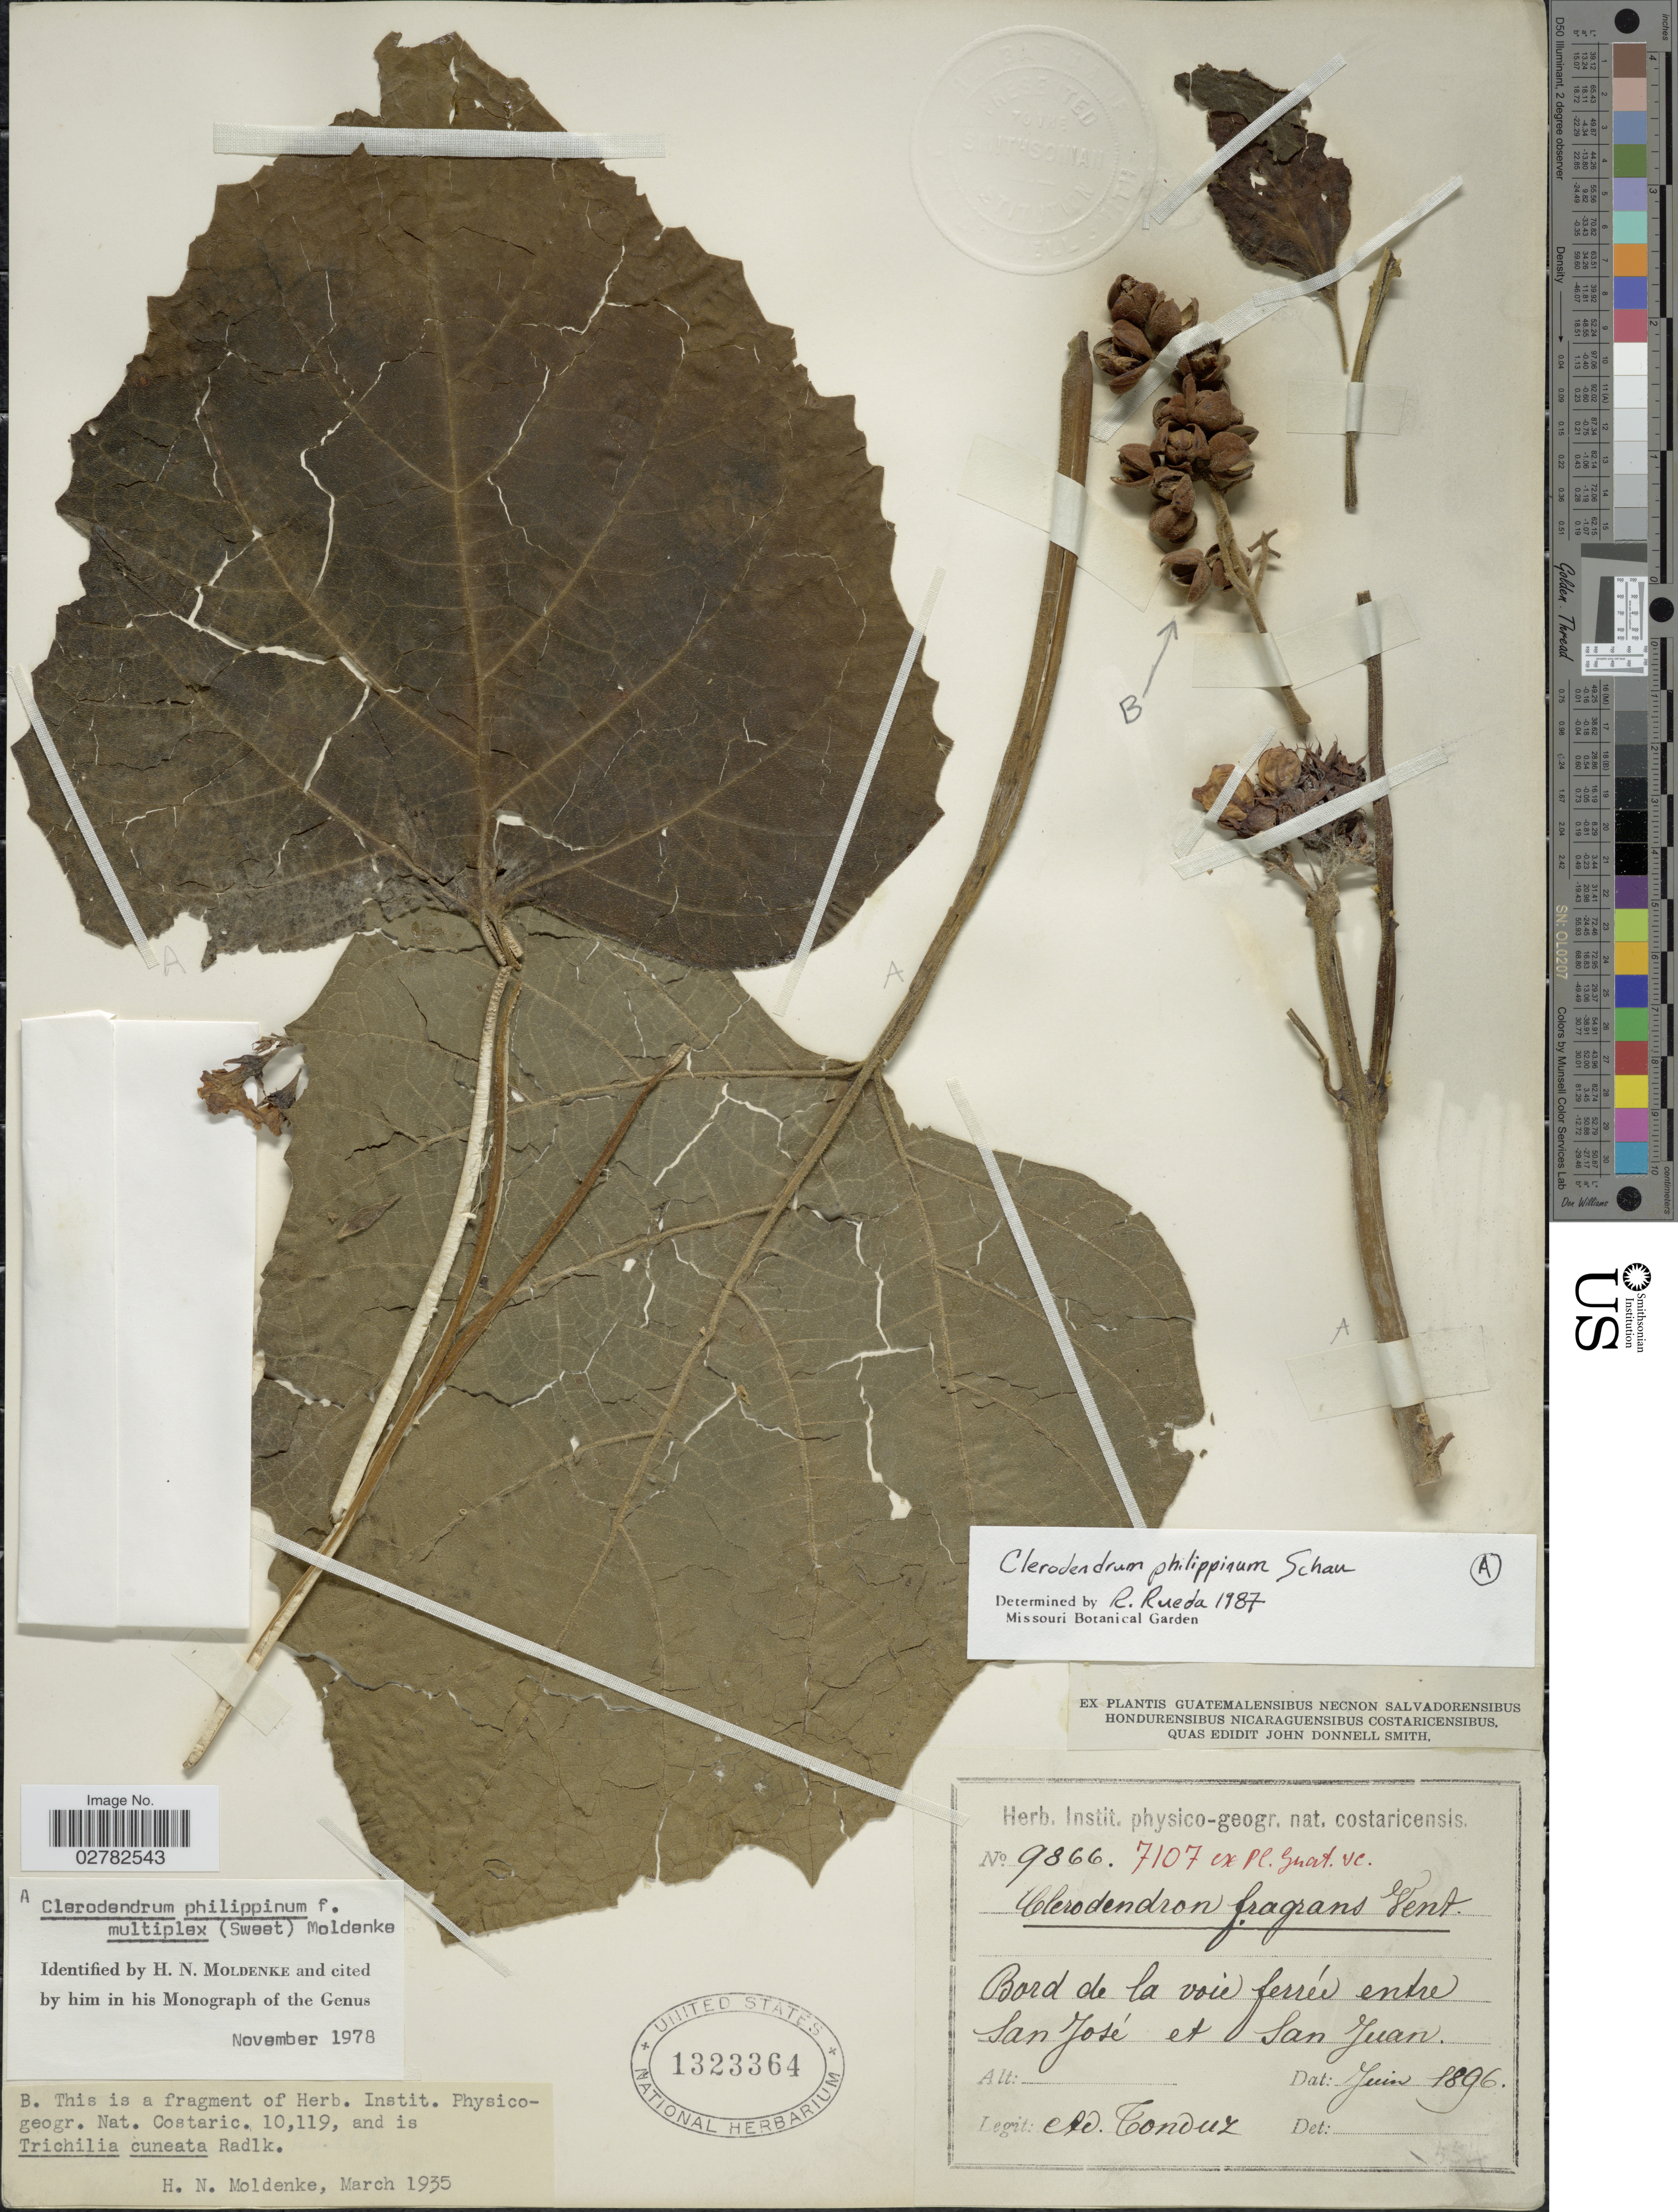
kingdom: Plantae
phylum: Tracheophyta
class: Magnoliopsida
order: Lamiales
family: Lamiaceae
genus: Clerodendrum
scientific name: Clerodendrum philippinum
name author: Schauer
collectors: A. Tonduz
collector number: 9866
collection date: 1896-06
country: Costa Rica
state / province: San José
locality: Bord de la voie ferrée entre San José et San Juan.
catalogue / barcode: US 1323364